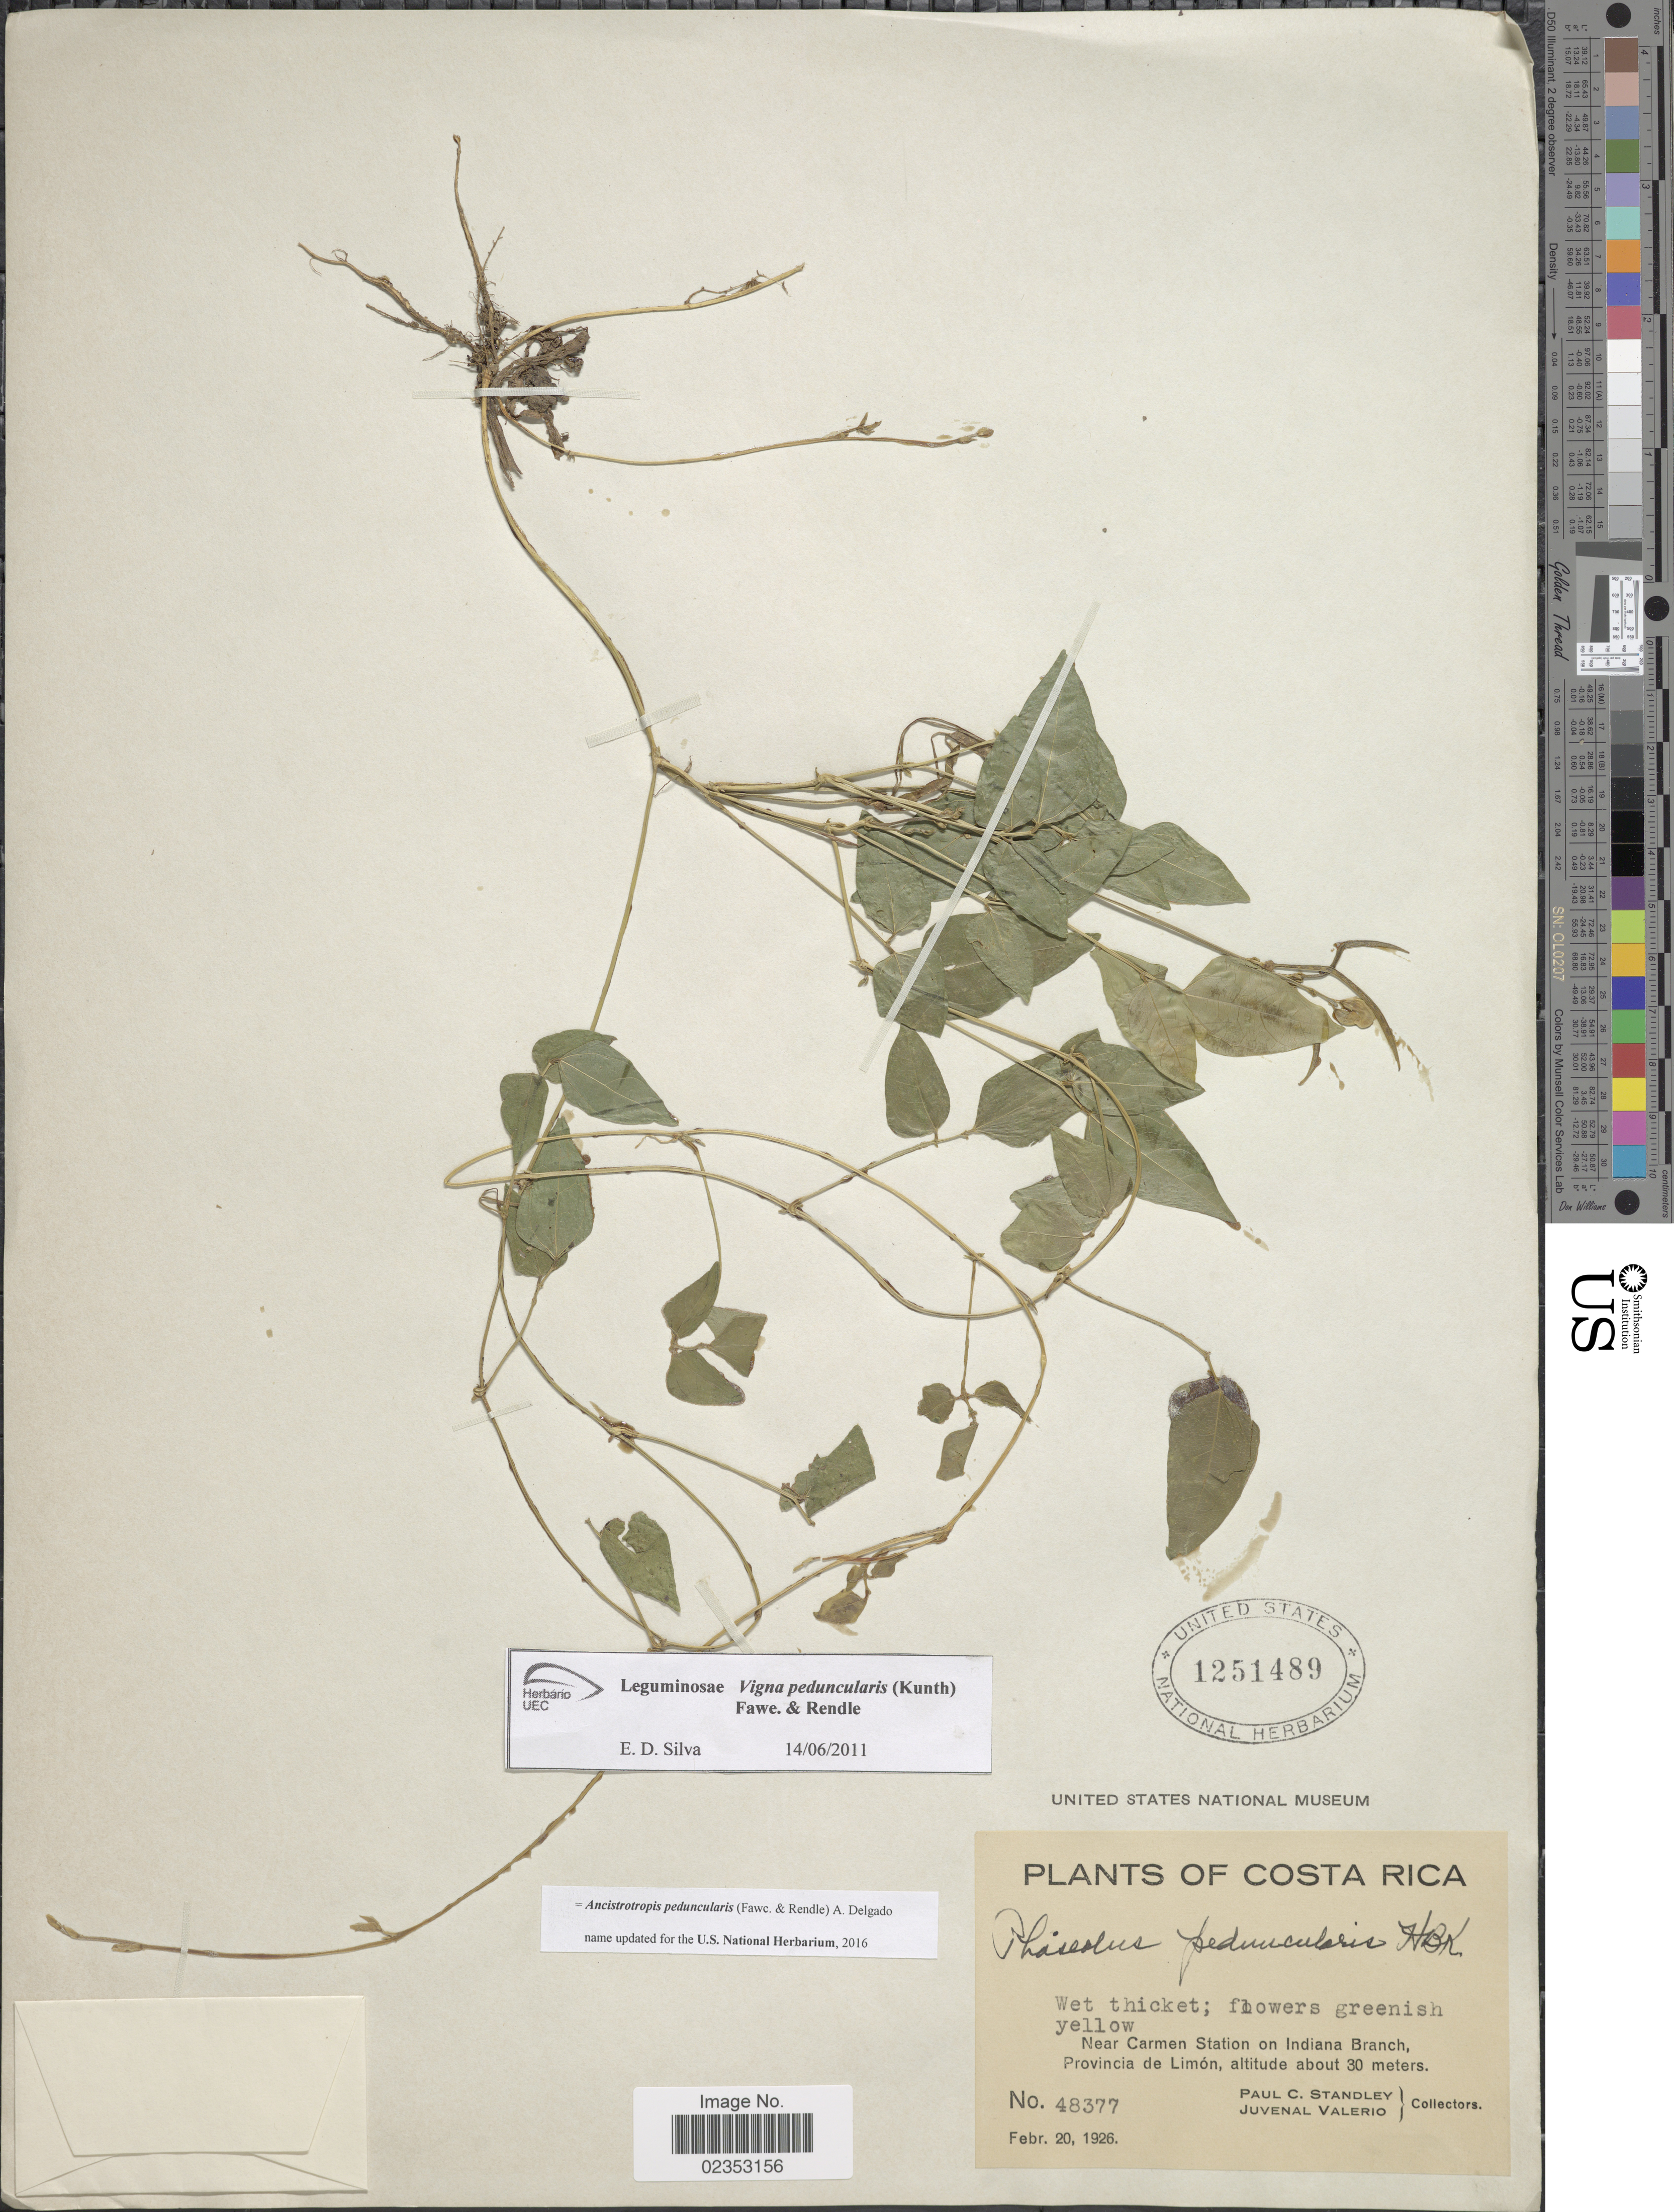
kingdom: Plantae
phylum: Tracheophyta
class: Magnoliopsida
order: Fabales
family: Fabaceae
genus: Ancistrotropis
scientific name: Ancistrotropis peduncularis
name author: (Fawc. & Rendle) A. Delgado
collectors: P. C. Standley & J. Valerio R.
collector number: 48377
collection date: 1926-02-20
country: Costa Rica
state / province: Limón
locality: Near Carmen Station on Indiana Branch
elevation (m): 30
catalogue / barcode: US 1251489